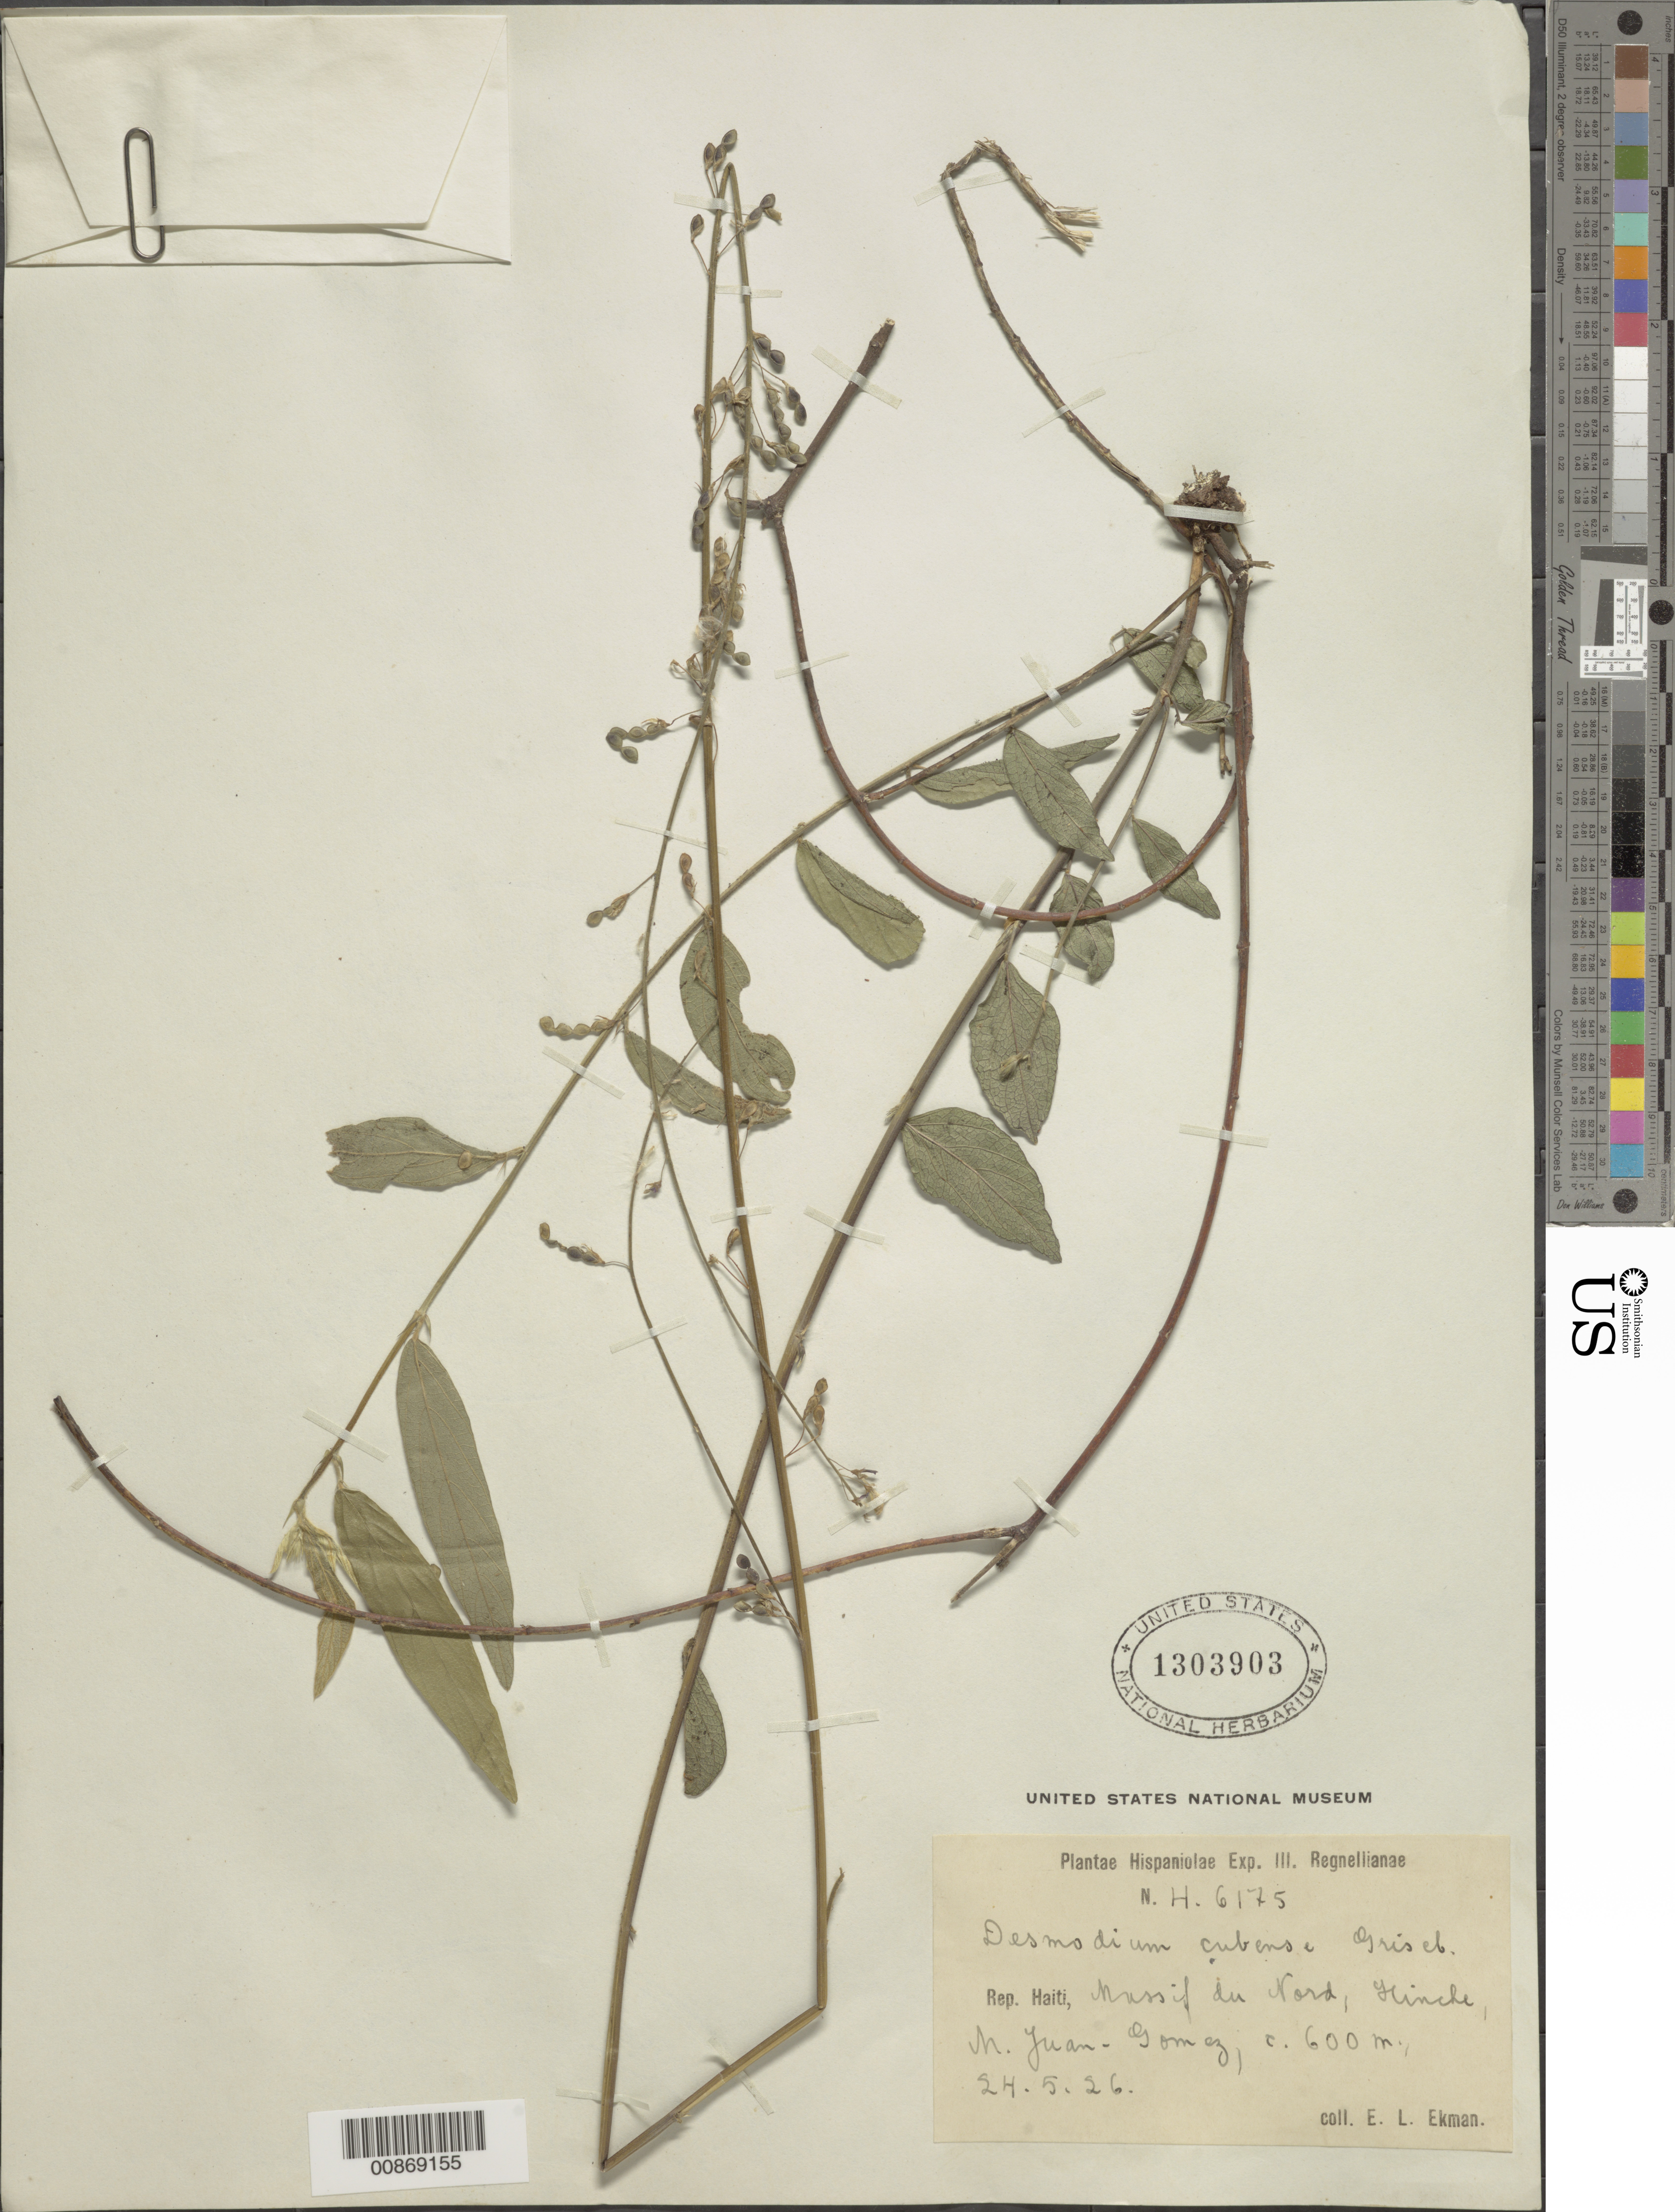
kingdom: Plantae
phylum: Tracheophyta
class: Magnoliopsida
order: Fabales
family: Fabaceae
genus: Desmodium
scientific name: Desmodium cubense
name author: Griseb.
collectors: E. L. Ekman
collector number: H 6175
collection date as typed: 24 May 1926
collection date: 1926-05-24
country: Haiti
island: Hispaniola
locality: Massif du Nord, Hinche, M. Juan-Gómez.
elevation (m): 600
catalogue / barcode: US 1303903